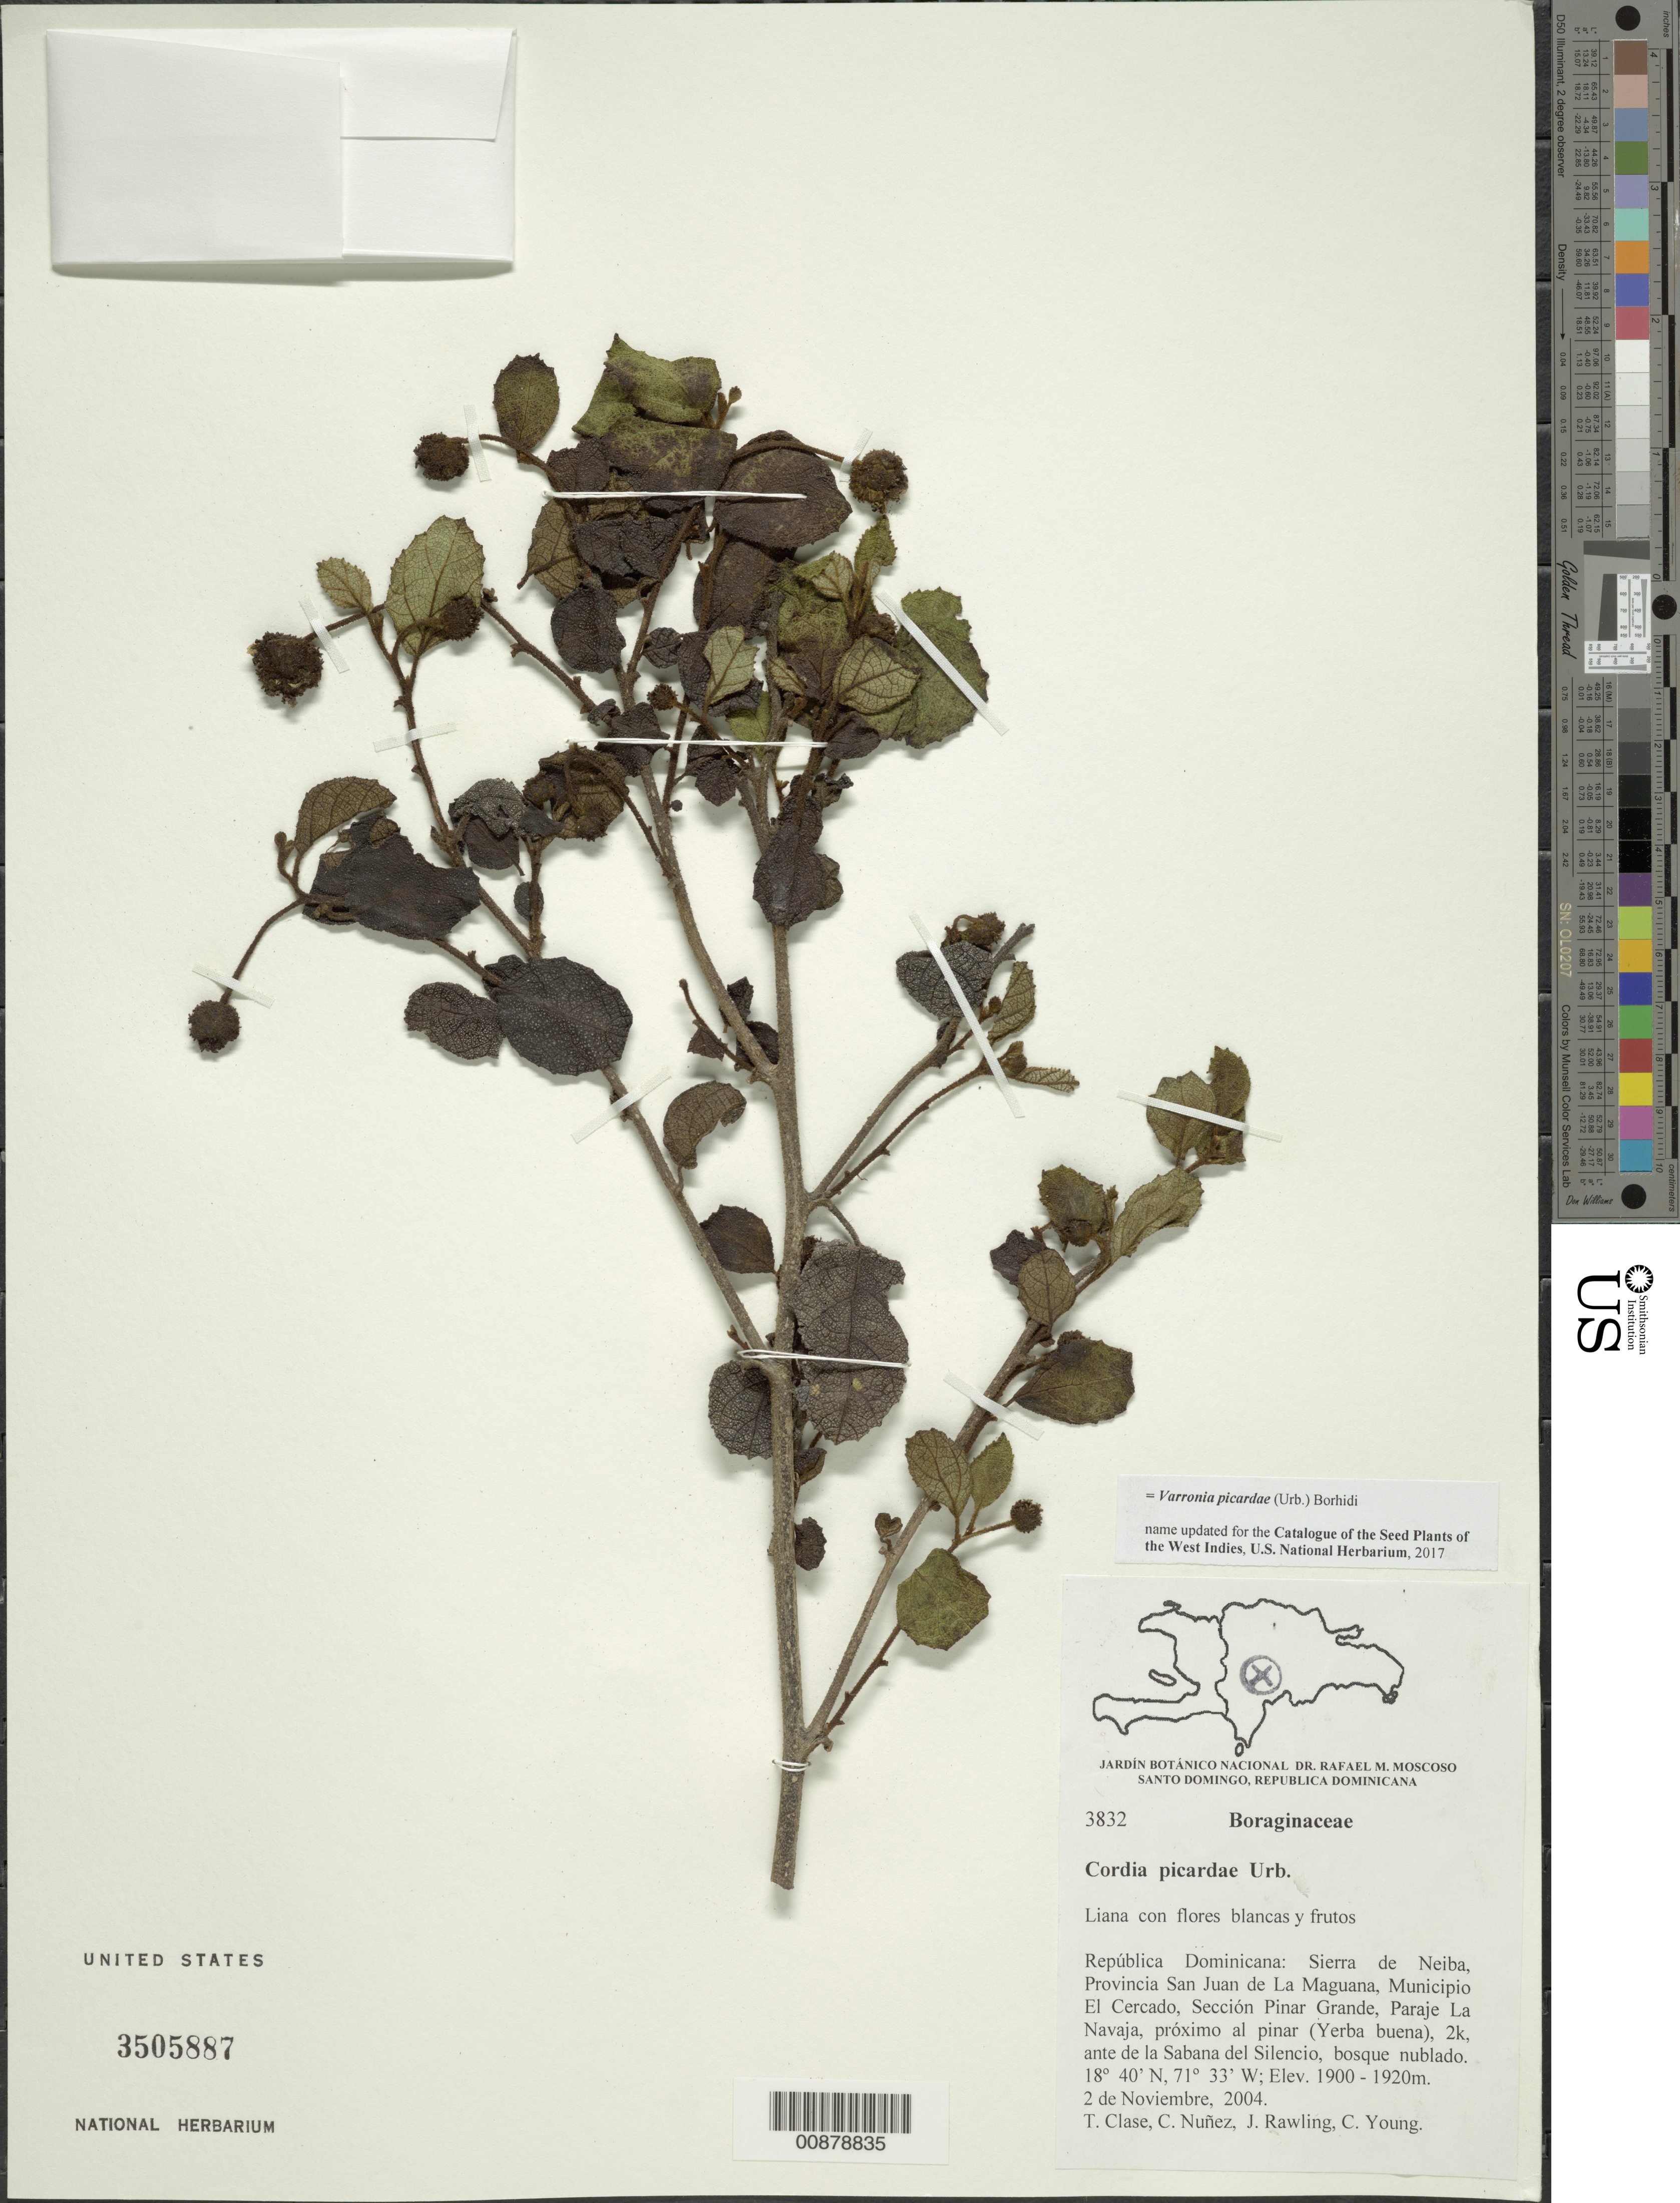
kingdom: Plantae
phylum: Tracheophyta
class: Magnoliopsida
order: Boraginales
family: Cordiaceae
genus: Varronia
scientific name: Varronia picardae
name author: (Urb.) Borhidi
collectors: T. Clase, C. Nunez, J. Rawling & C. Young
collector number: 3832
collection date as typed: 02 Nov 2004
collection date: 2004-11-02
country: Dominican Republic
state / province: San Juan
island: Hispaniola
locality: Sierra de Neiba, Prov. San Juan de La Maguana, Mun. El Cercado, Sección Pinar Grande, en Yerba buena, próximo al bosque de pino, 2k, ante de la Sabana del Silencio.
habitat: Bosque nublado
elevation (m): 1900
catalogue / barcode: US 3505887